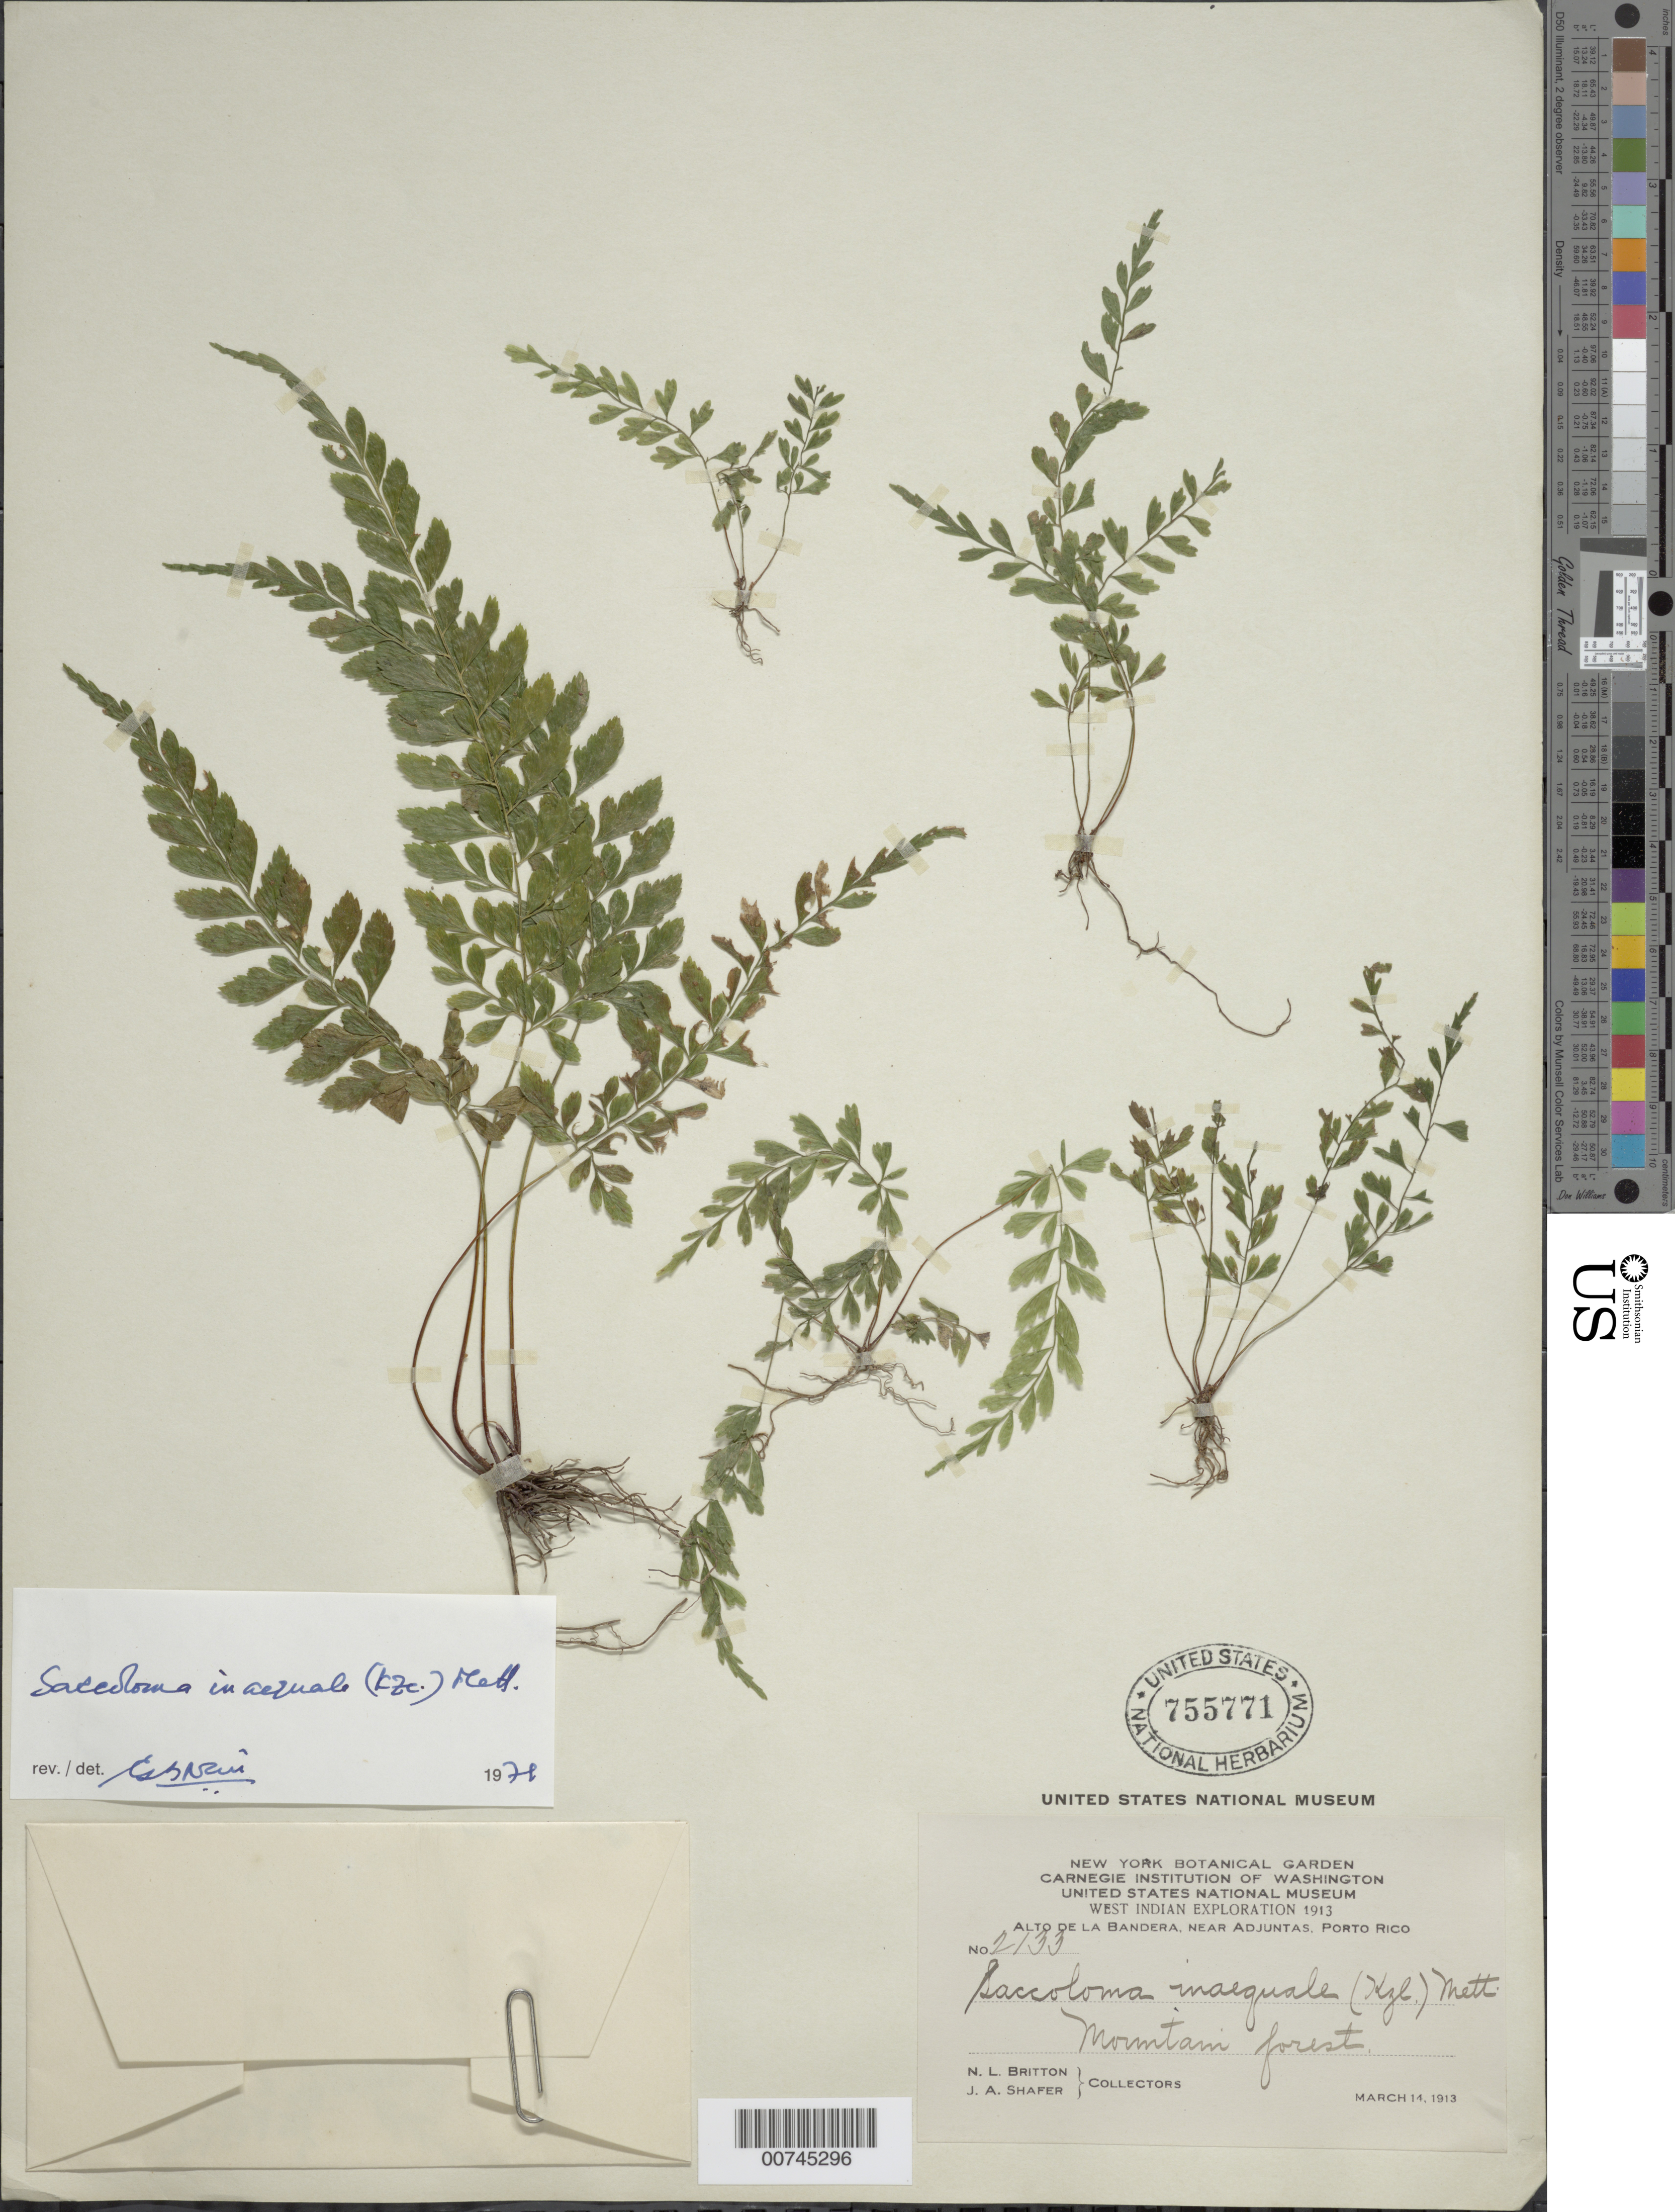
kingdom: Plantae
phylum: Tracheophyta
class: Polypodiopsida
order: Polypodiales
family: Saccolomataceae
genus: Saccoloma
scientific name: Saccoloma inaequale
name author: (Kunze) Mett.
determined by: Nair, G. B.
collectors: N. Britton & J. A. Shafer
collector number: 2133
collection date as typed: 14 Mar 1913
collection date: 1913-03-14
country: Puerto Rico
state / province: Adjuntas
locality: Alto de La Bandera, near Adjuntas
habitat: Mountain forest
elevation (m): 700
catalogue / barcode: US 755771